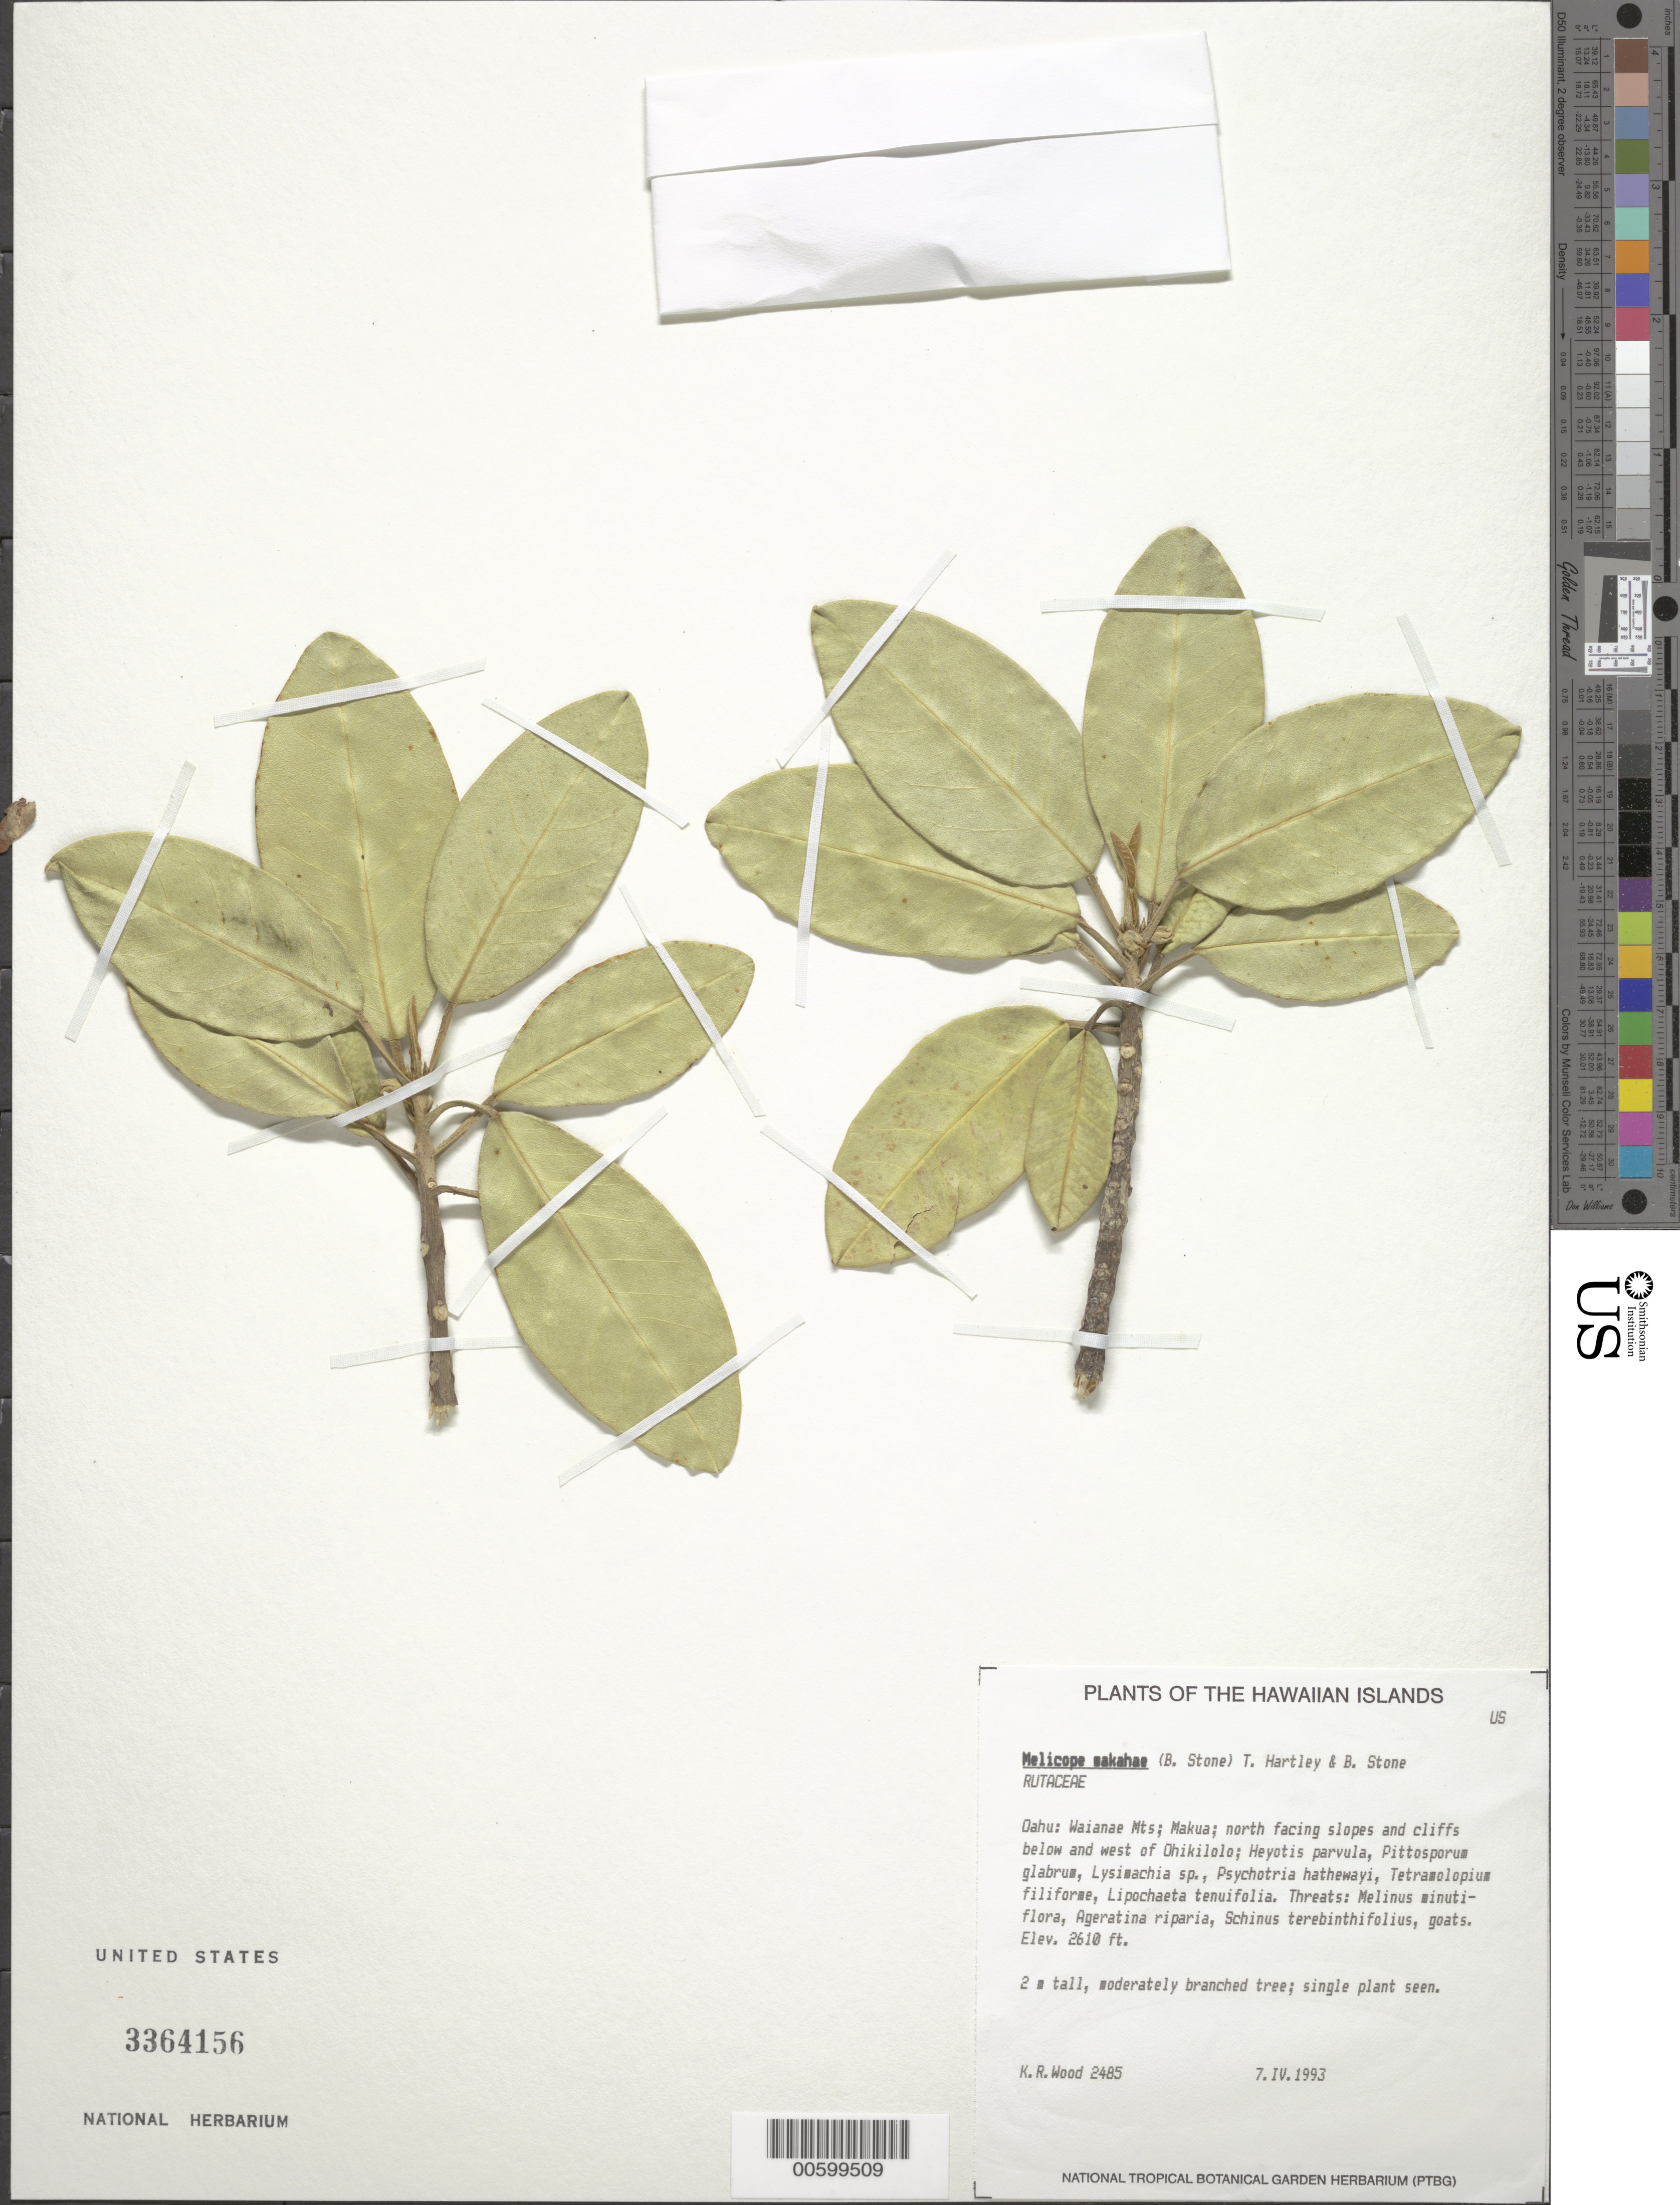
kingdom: Plantae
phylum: Tracheophyta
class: Magnoliopsida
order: Sapindales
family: Rutaceae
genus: Melicope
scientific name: Melicope makahae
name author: (B.C. Stone) T.G. Hartley & B.C. Stone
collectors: K. R. Wood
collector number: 2485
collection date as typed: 7 Apr 1993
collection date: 1993-04-07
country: United States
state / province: Hawaii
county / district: Honolulu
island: Oahu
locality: Waianae Mts.; Makua; N facing slopes and cliffs below and W of Ohikilolo.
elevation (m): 795.528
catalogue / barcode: US 3364156